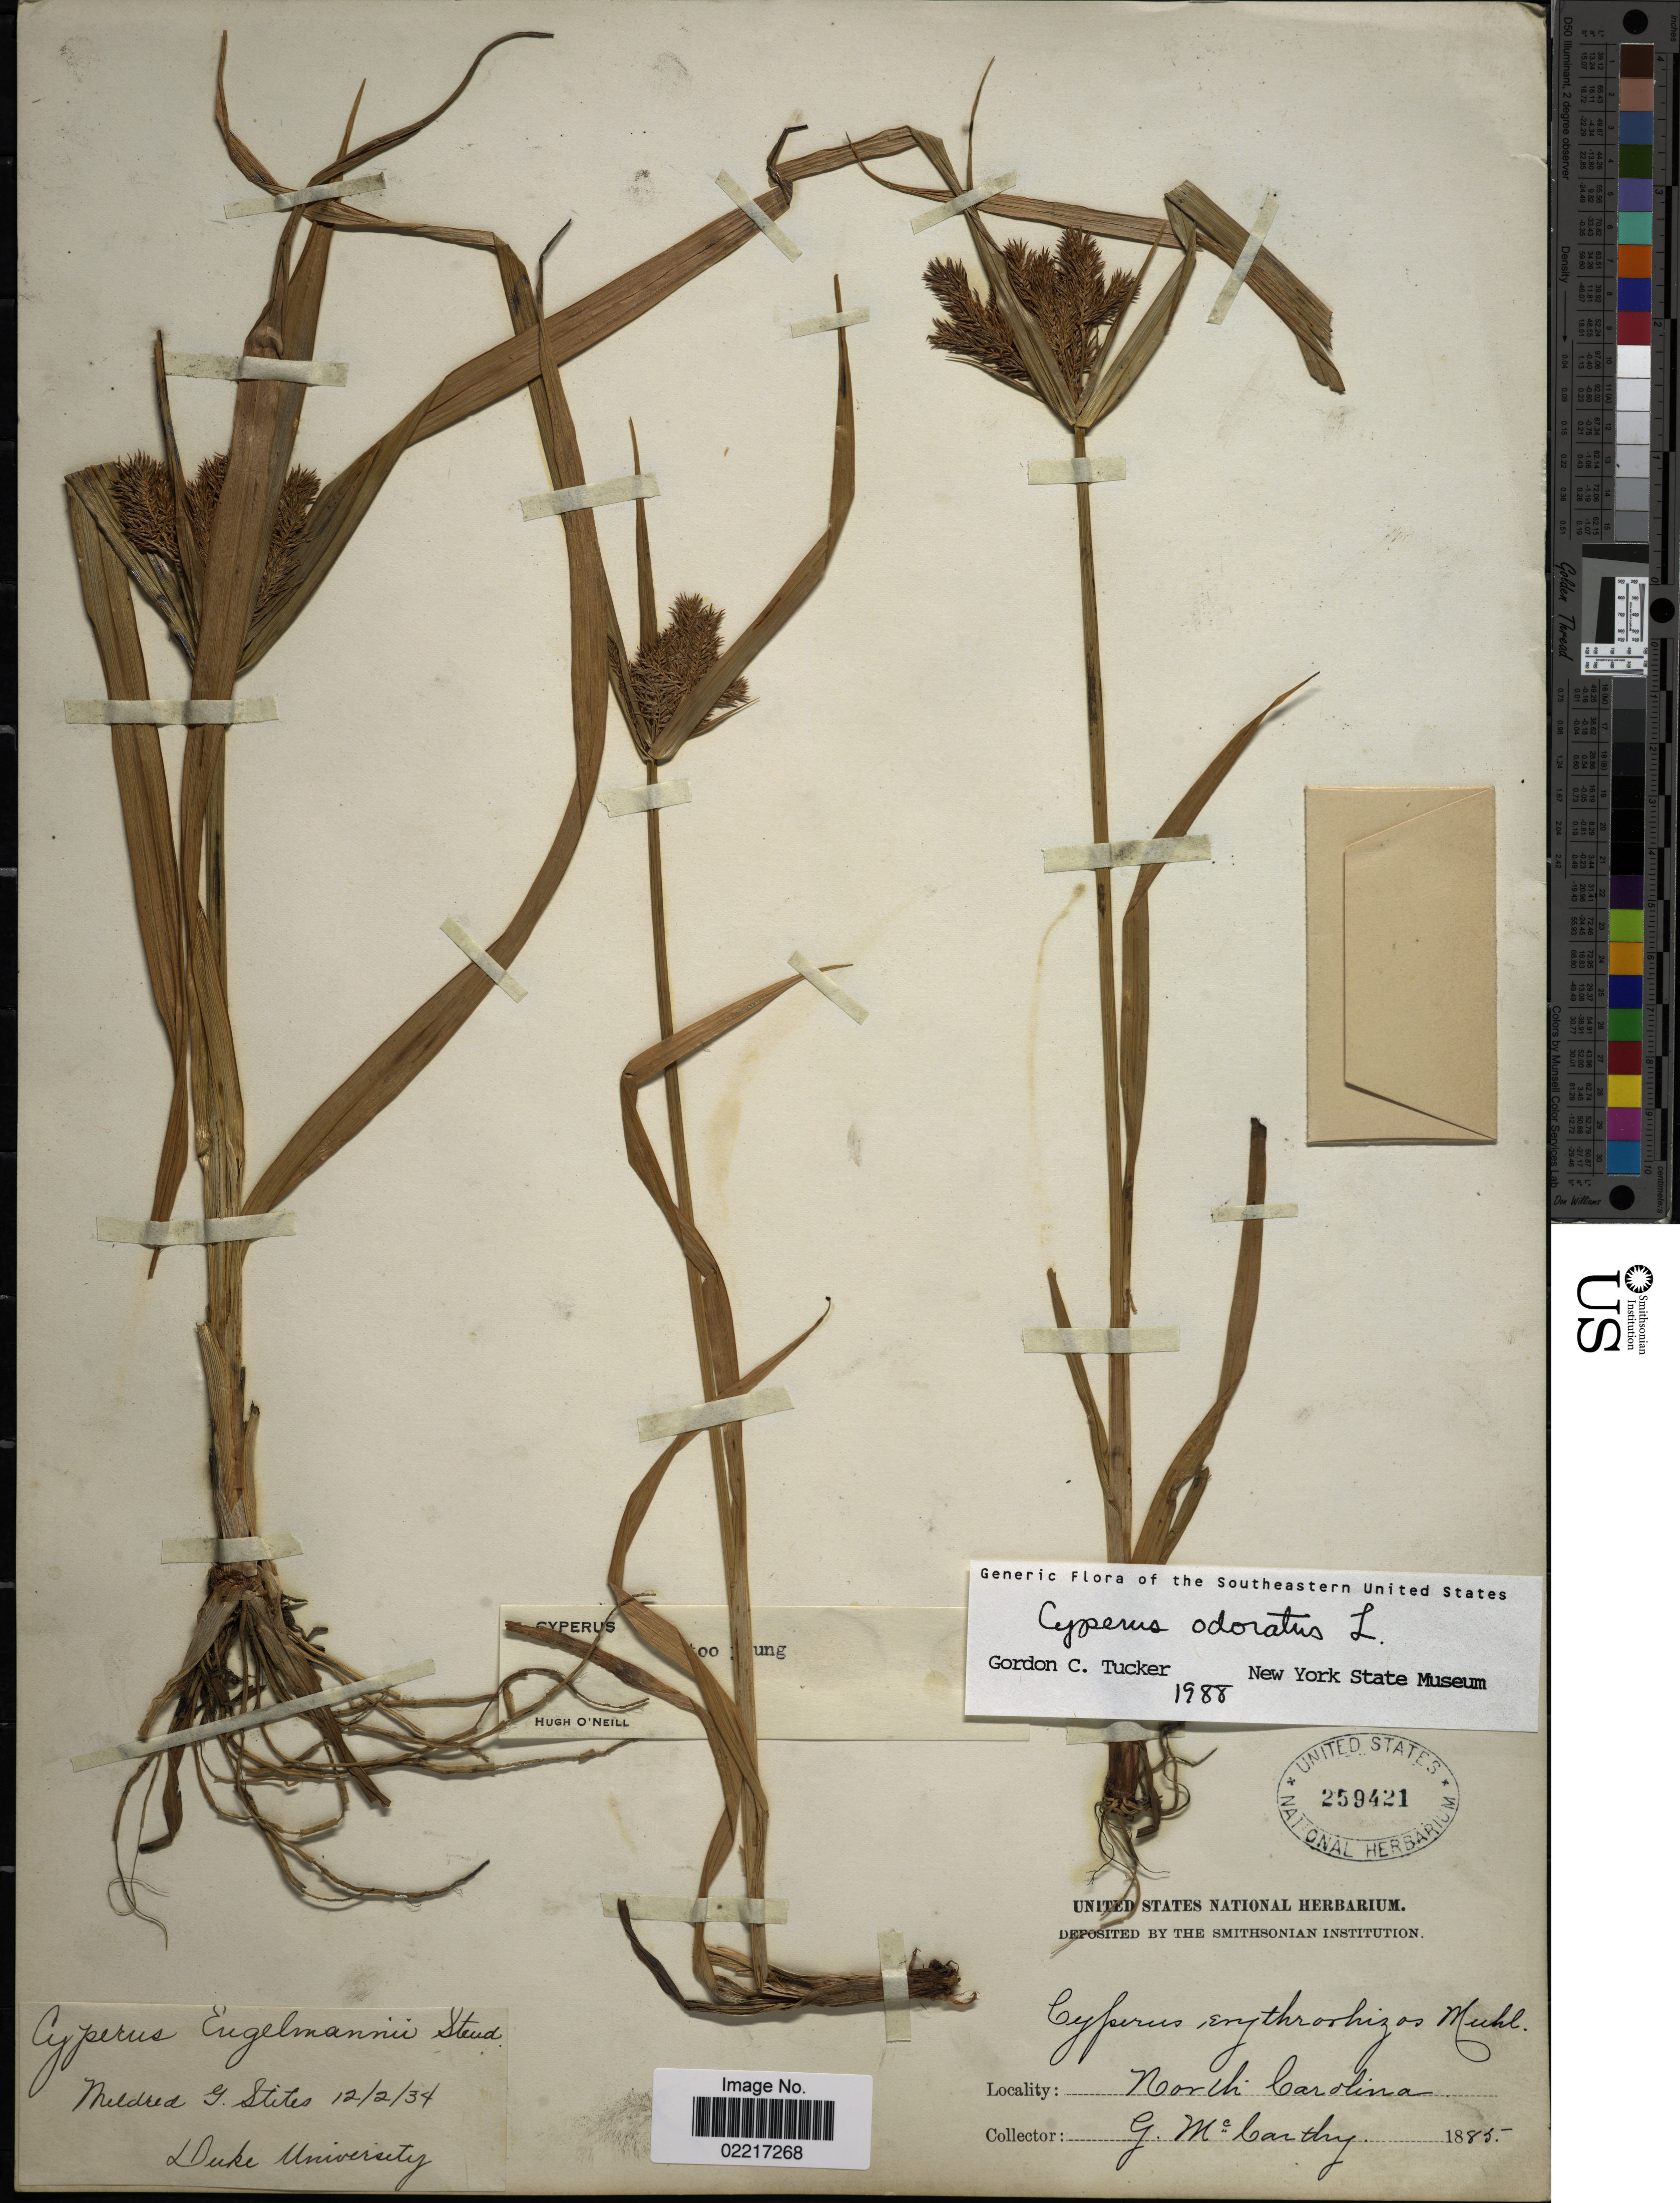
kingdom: Plantae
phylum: Tracheophyta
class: Liliopsida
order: Poales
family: Cyperaceae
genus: Cyperus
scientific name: Cyperus odoratus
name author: L.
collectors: G. McCarthy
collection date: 1855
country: United States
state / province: North Carolina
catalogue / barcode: US 259421